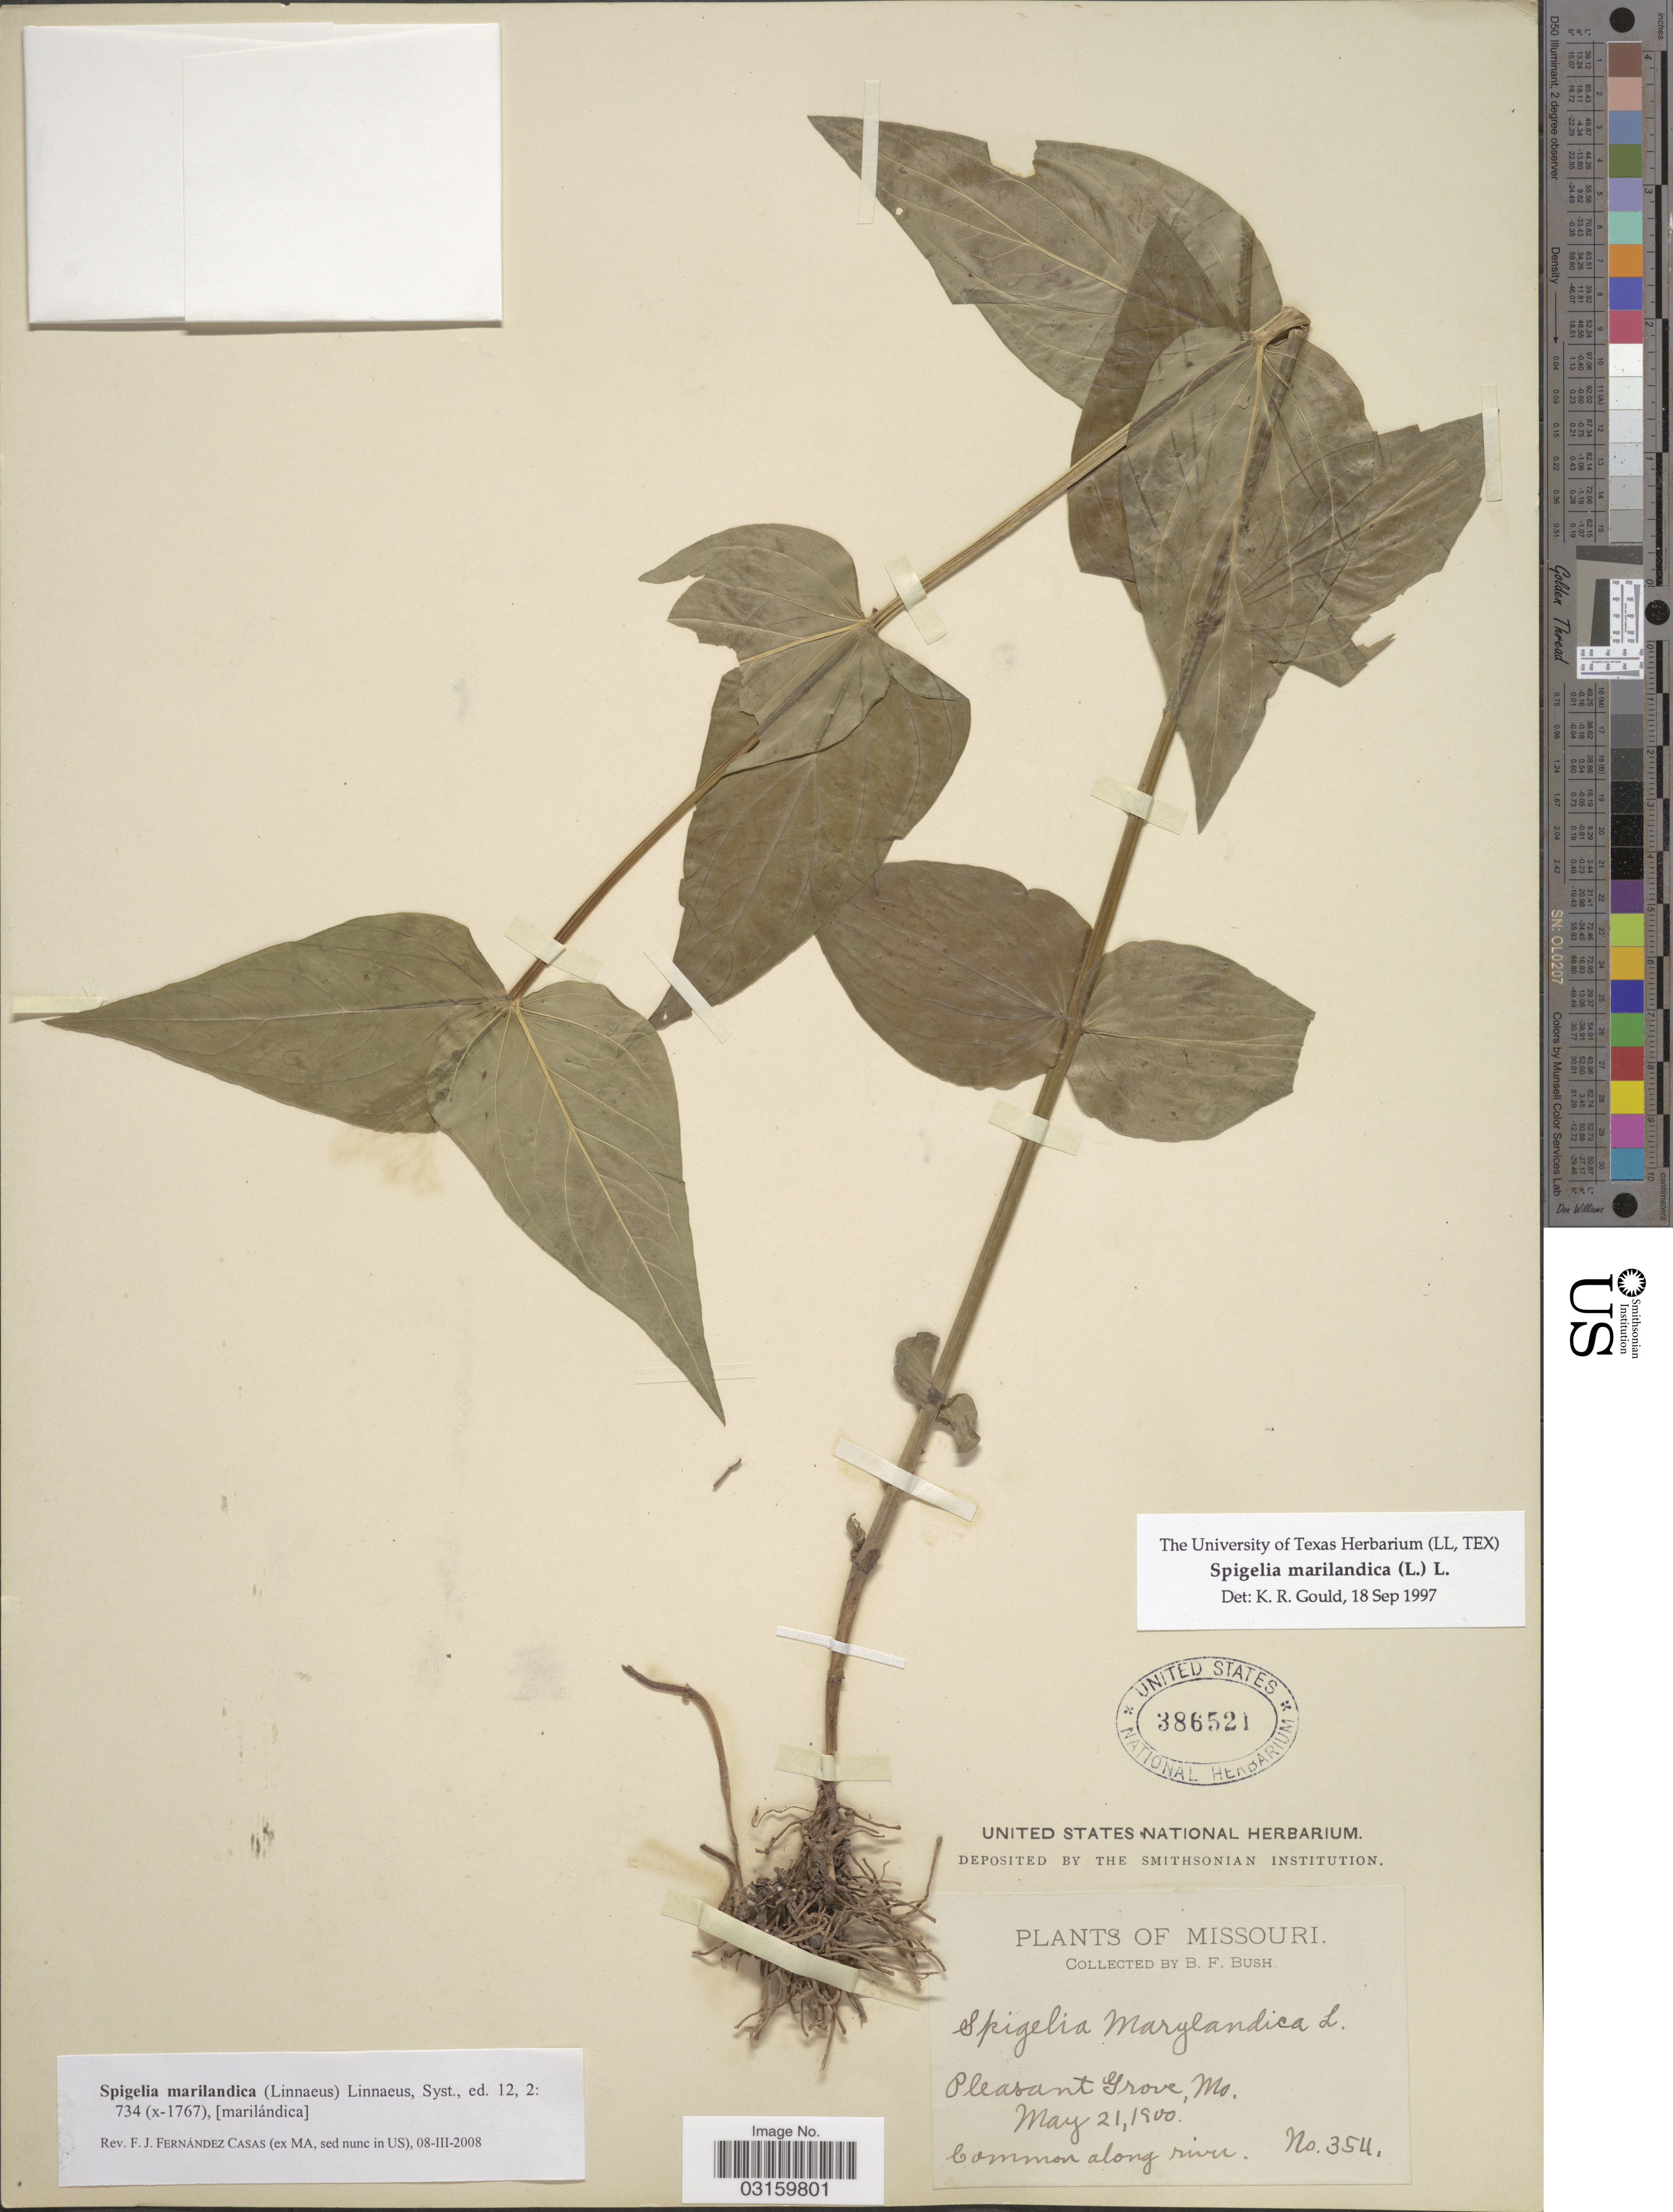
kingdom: Plantae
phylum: Tracheophyta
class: Magnoliopsida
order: Gentianales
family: Loganiaceae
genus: Spigelia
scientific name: Spigelia marilandica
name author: (L.) L.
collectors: B. F. Bush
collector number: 354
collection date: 1900-05-21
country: United States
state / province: Missouri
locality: Pleasant Grove.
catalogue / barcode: US 386521